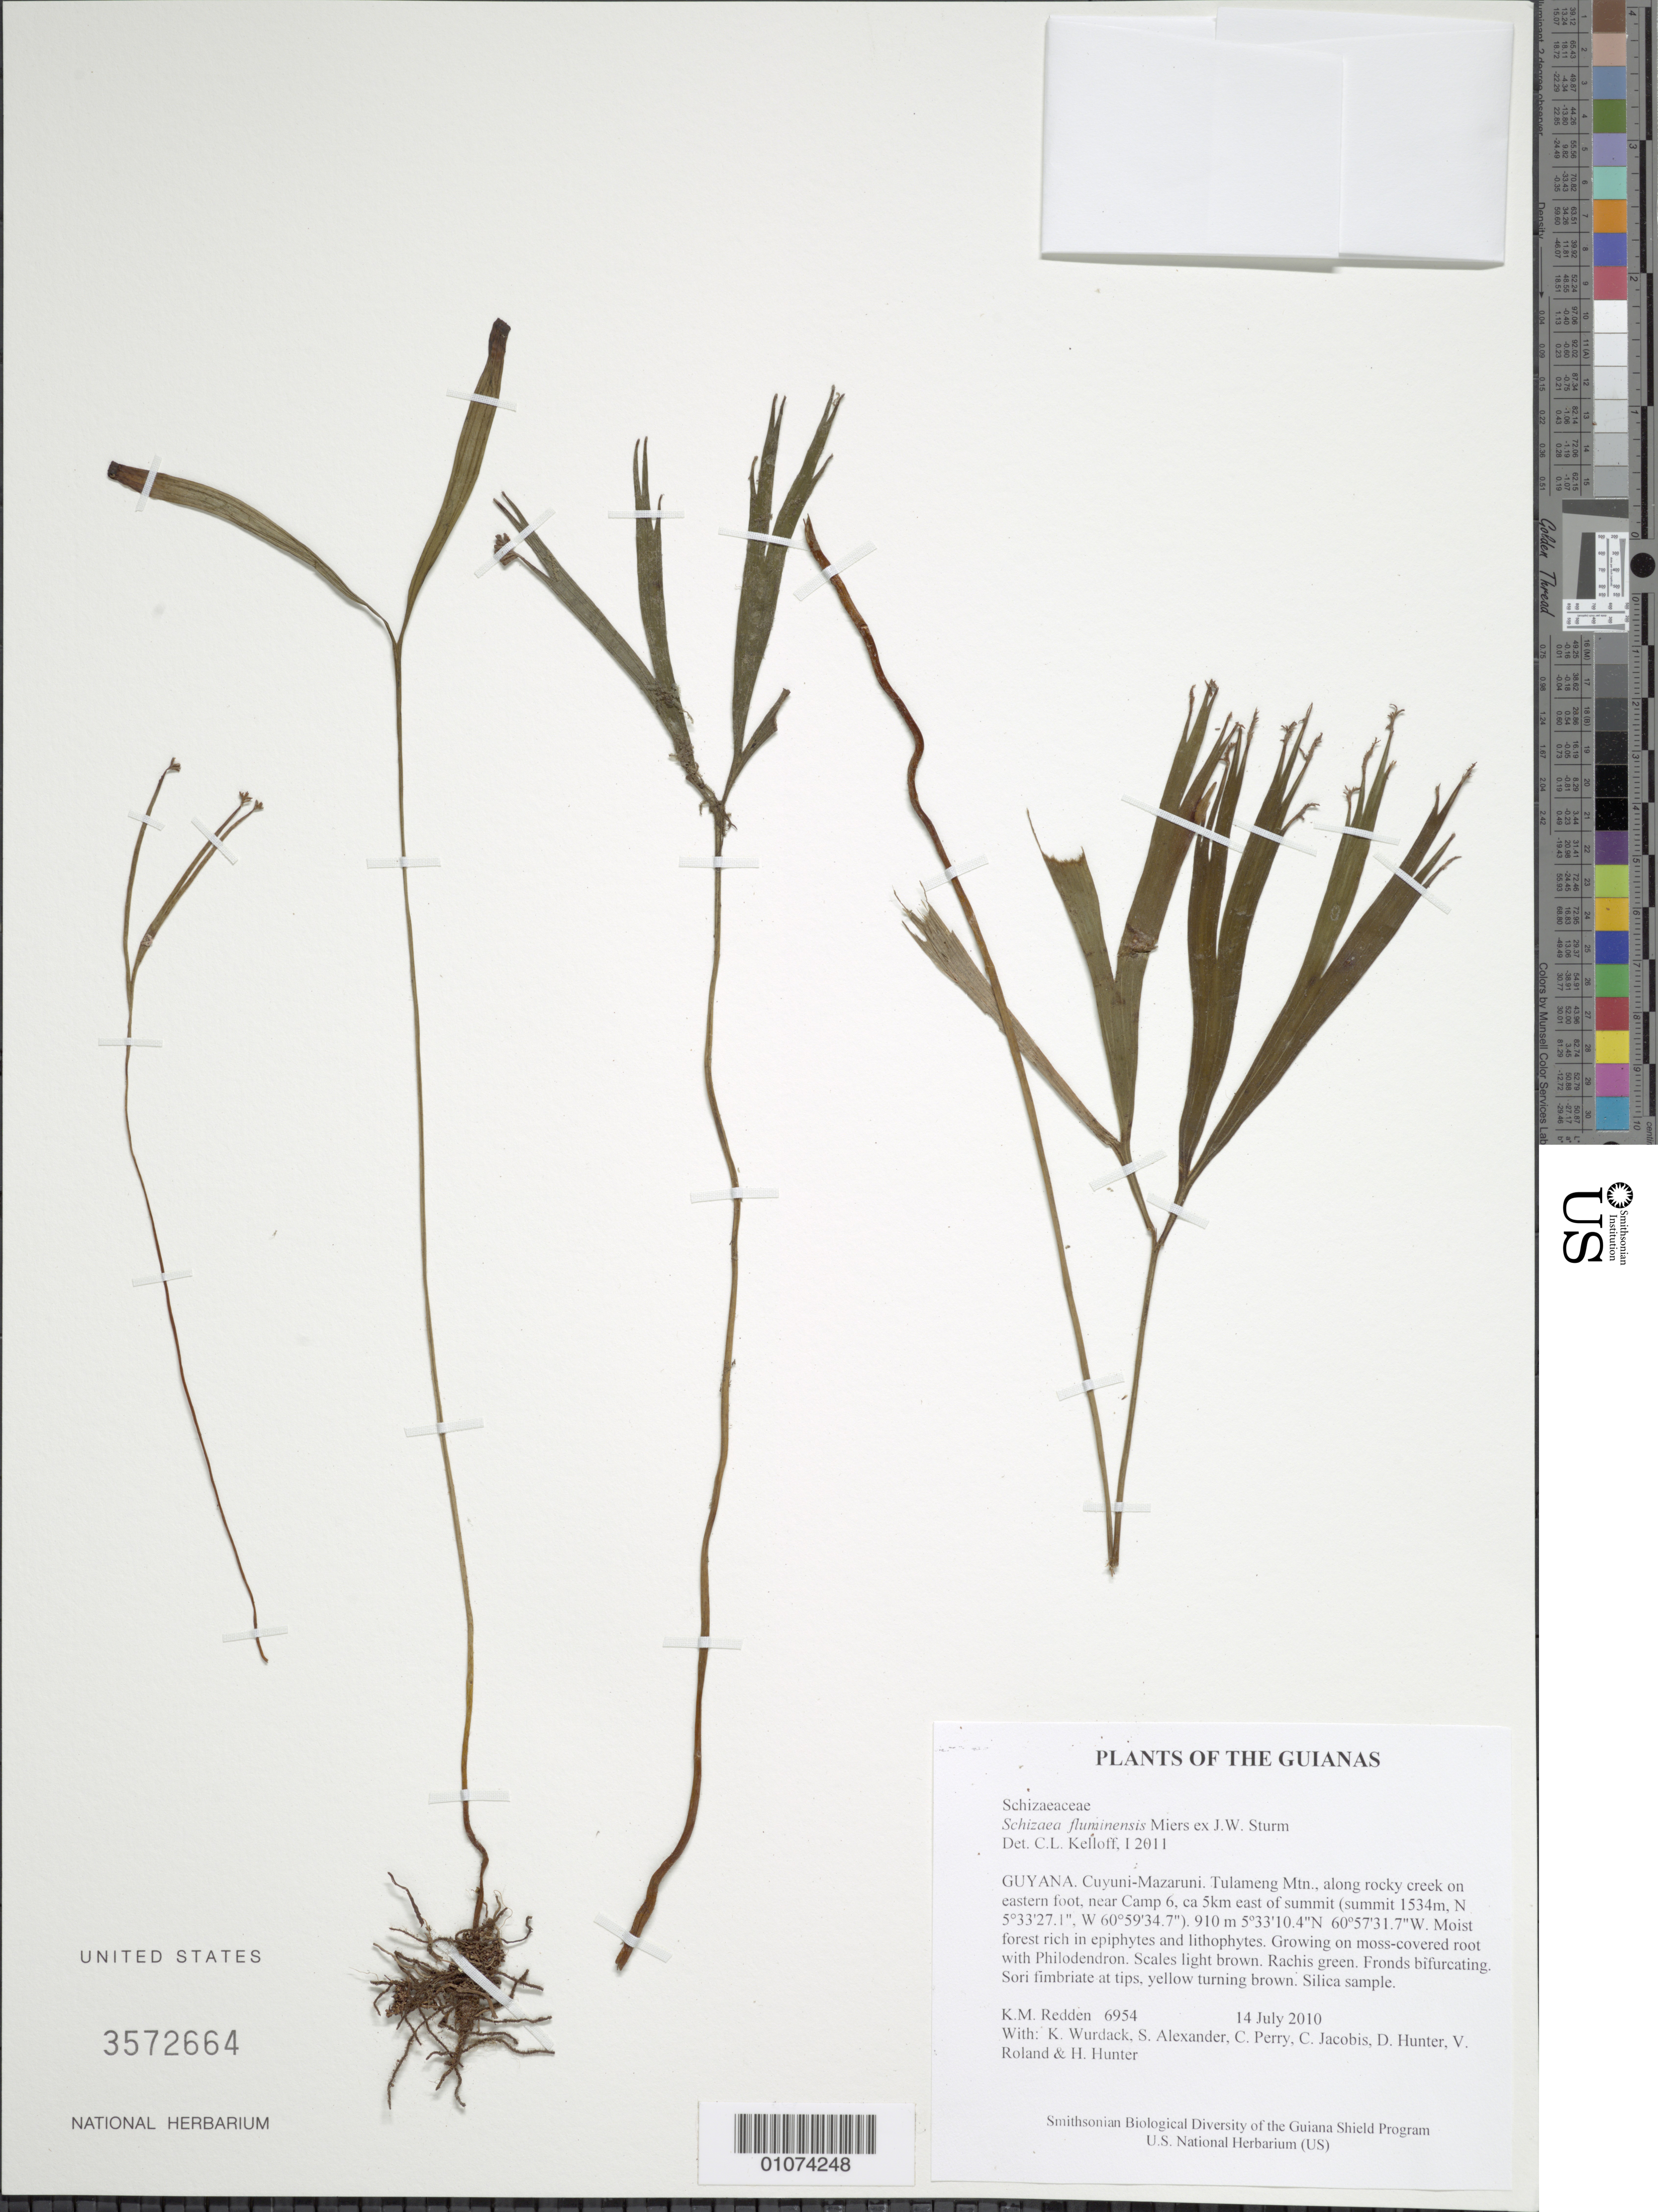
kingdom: Plantae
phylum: Tracheophyta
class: Polypodiopsida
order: Schizaeales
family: Schizaeaceae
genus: Schizaea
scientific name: Schizaea fluminensis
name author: Miers ex J.W. Sturm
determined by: Kelloff, Carol L., (US), Smithsonian Institution - National Museum of Natural History (UNITED STATES)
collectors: K. M. Redden, K. Wurdack, S. N. Alexander, C. Perry, C. Jacobis, D. Hunter, V. Roland & H. Hunter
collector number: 6954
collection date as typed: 14 July 2010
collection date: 2010-07-14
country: Guyana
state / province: Cuyuni-Mazaruni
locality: Tulameng Mtn., along rocky creek on eastern foot, near Camp 6, ca 5km east of summit (summit 1534m, N 5°33'27.1", W 60°59'34.7")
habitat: Moist forest rich in epiphytes and lithophytes. Growing on moss-covered root with Philodendron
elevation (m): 910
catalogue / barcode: US 3572664